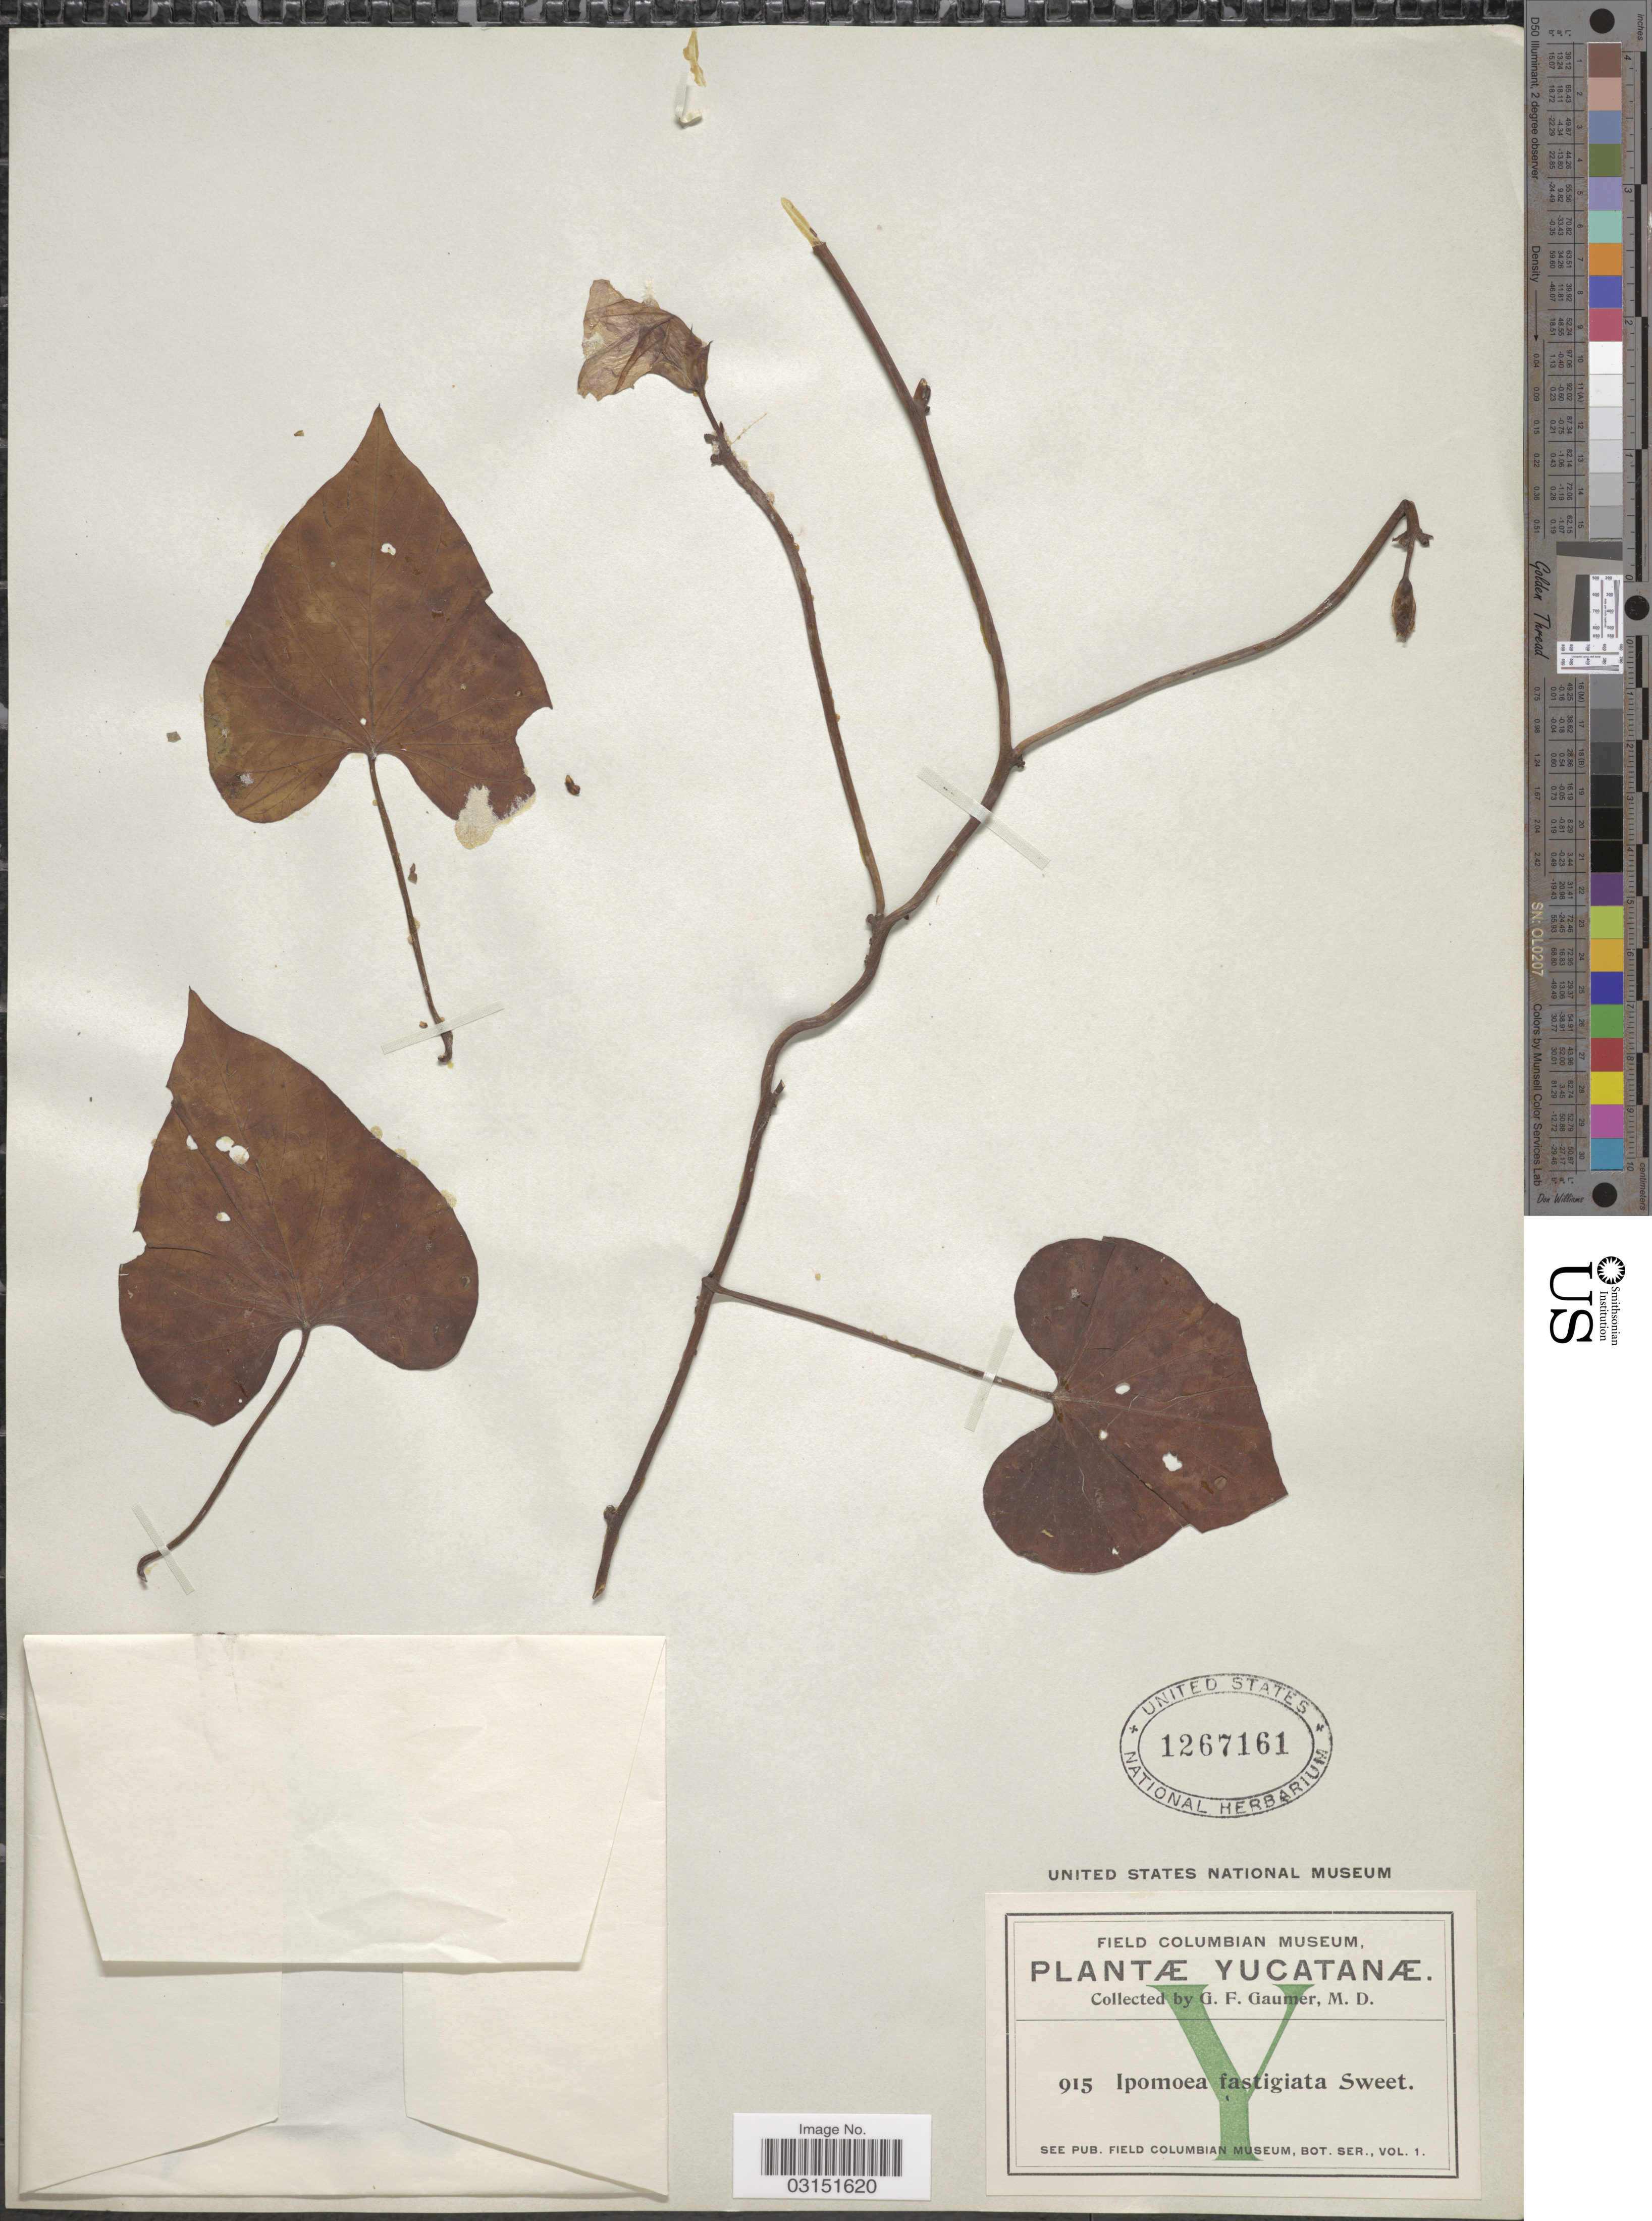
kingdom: Plantae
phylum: Tracheophyta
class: Magnoliopsida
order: Solanales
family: Convolvulaceae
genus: Ipomoea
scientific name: Ipomoea tiliacea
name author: (Willd.) Choisy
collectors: G. F. Gaumer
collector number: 915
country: Mexico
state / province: Yucatán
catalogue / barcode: US 1267161